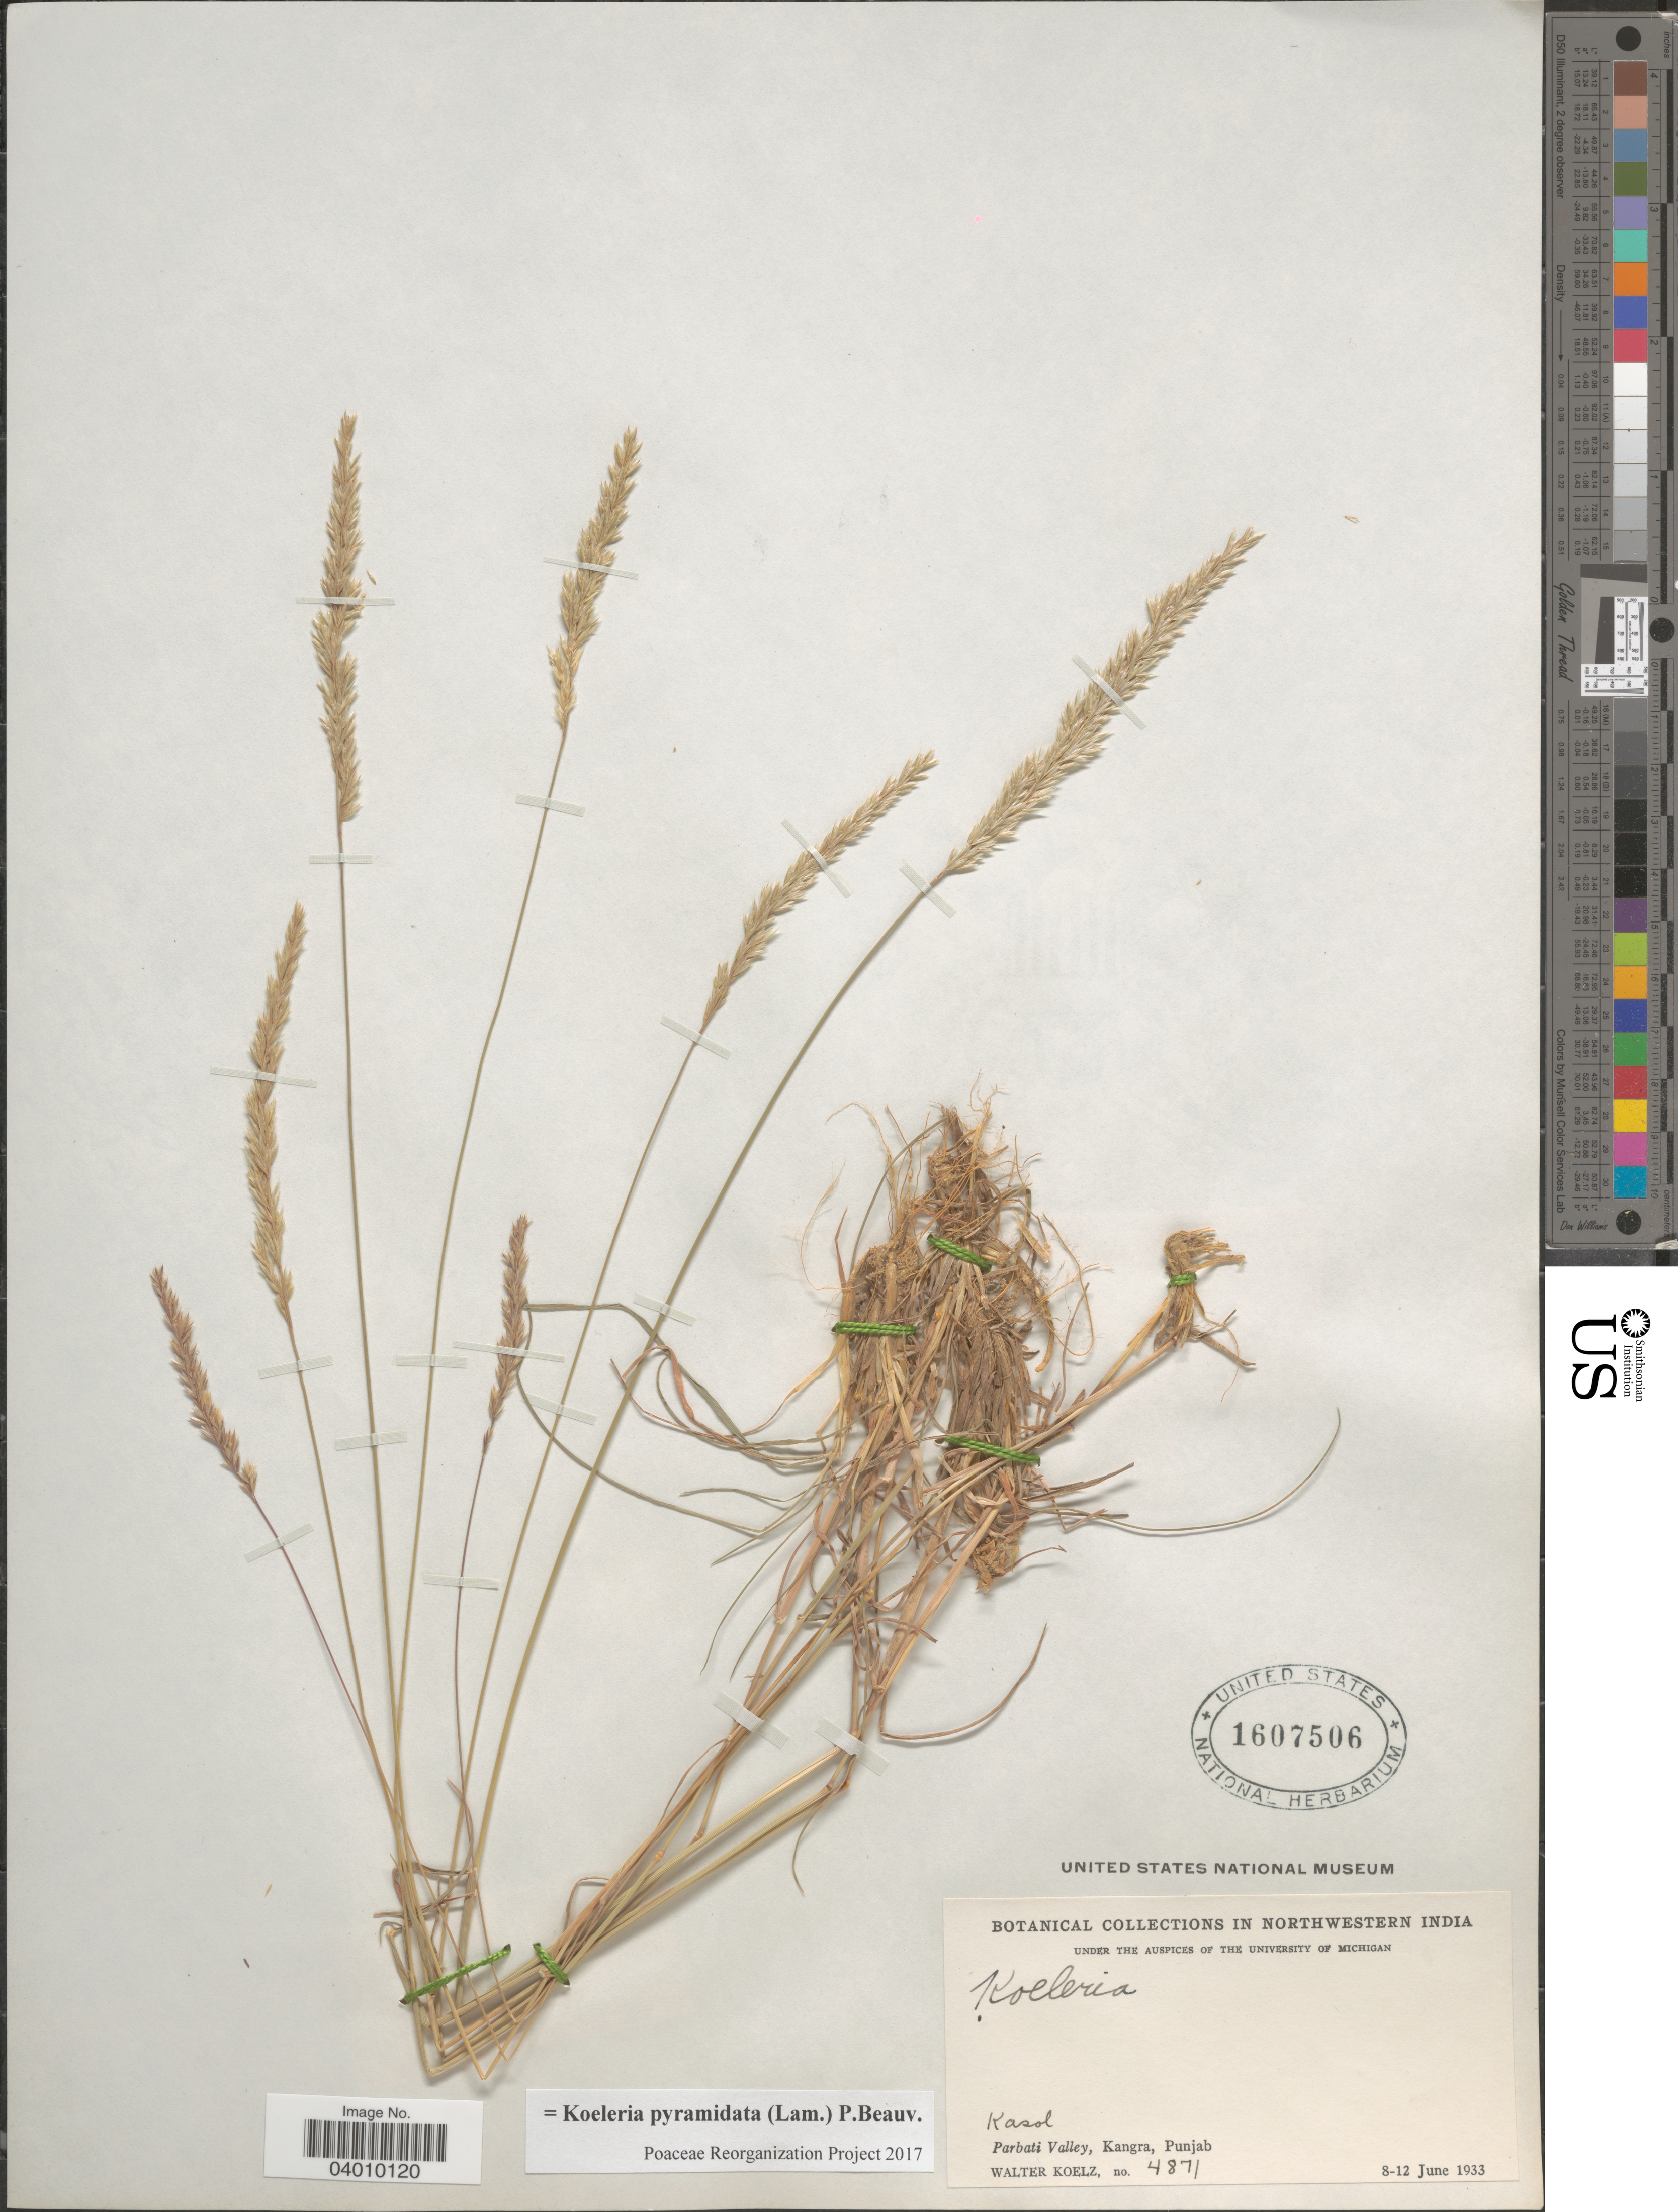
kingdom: Plantae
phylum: Tracheophyta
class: Liliopsida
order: Poales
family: Poaceae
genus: Koeleria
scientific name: Koeleria pyramidata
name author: (Lam.) P. Beauv.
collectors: W. N. Koelz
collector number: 4871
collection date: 1933-06-08/1933-06-12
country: India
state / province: Punjab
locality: Northwestern India. Kasol. Parbati Valley, Kangra, Punjab.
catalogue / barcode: US 1607506